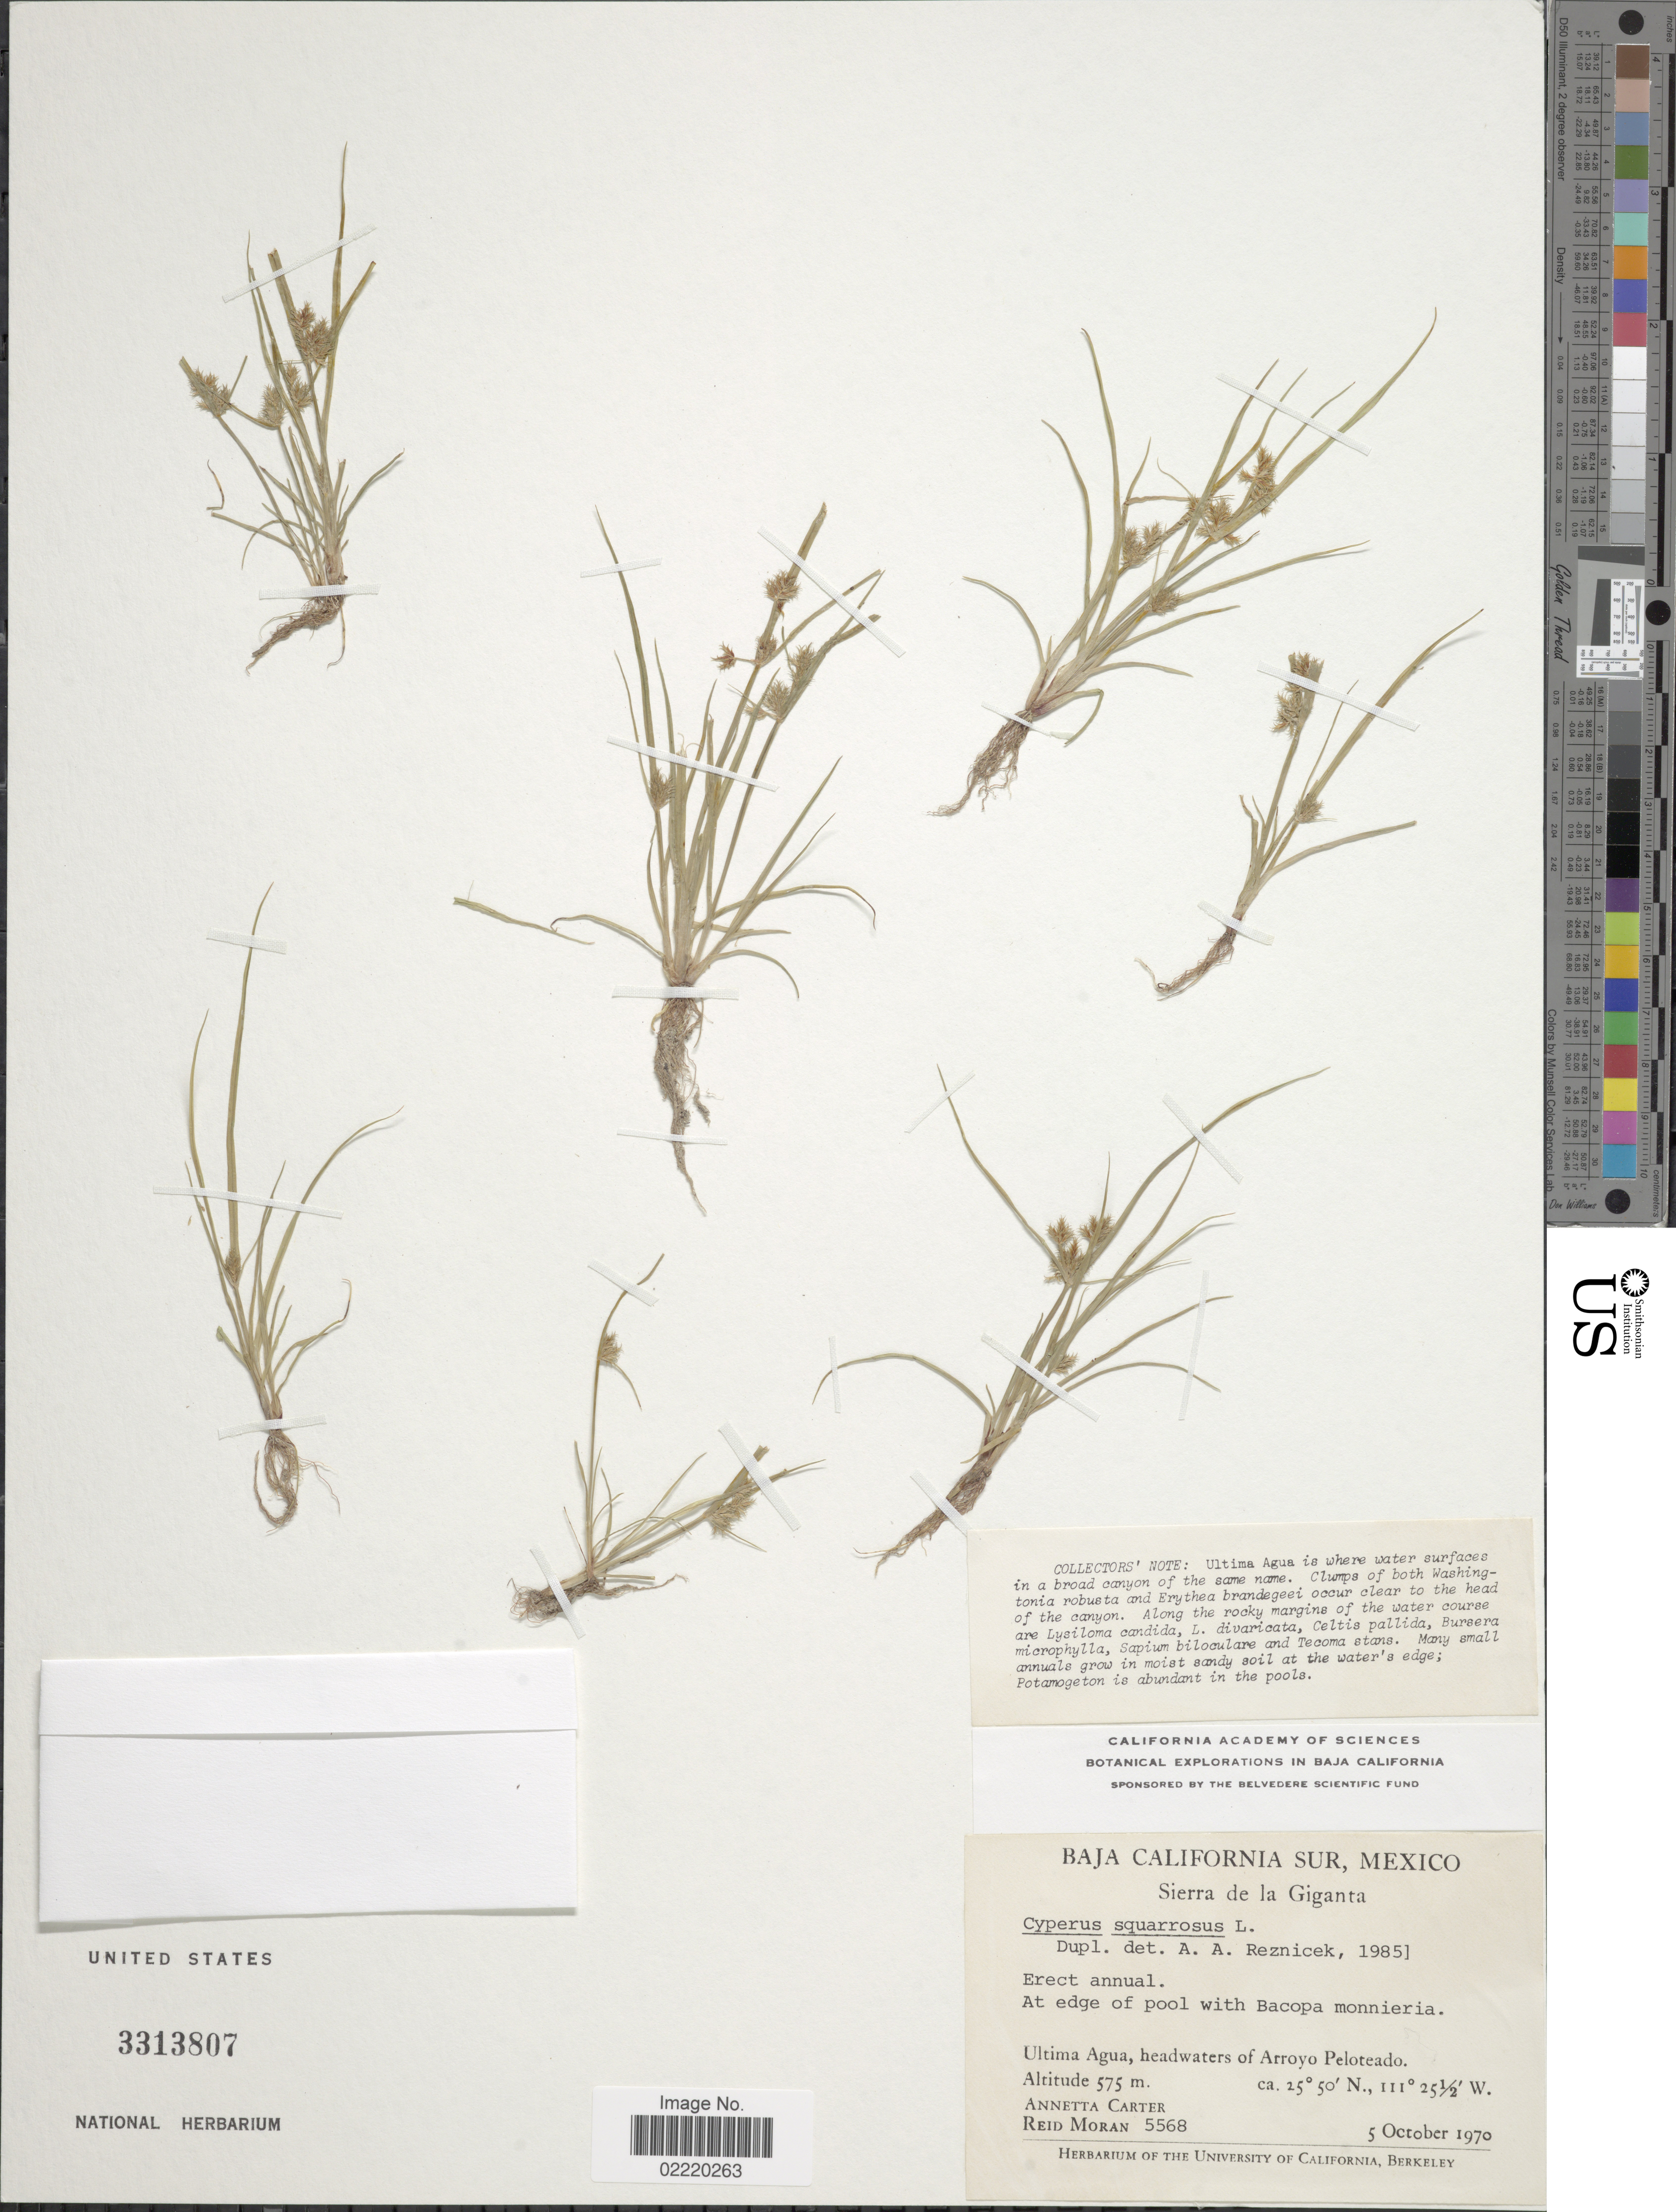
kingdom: Plantae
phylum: Tracheophyta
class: Liliopsida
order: Poales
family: Cyperaceae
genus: Cyperus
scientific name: Cyperus squarrosus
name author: L.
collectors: A. Carter & R. V. Moran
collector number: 5568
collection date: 1970-10-05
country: Mexico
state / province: Baja California Sur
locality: Sierra de la Giganta, at edge of pool, Ultima Agua, headwaters of Arroyo Peloteado.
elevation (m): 575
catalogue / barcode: US 3313807